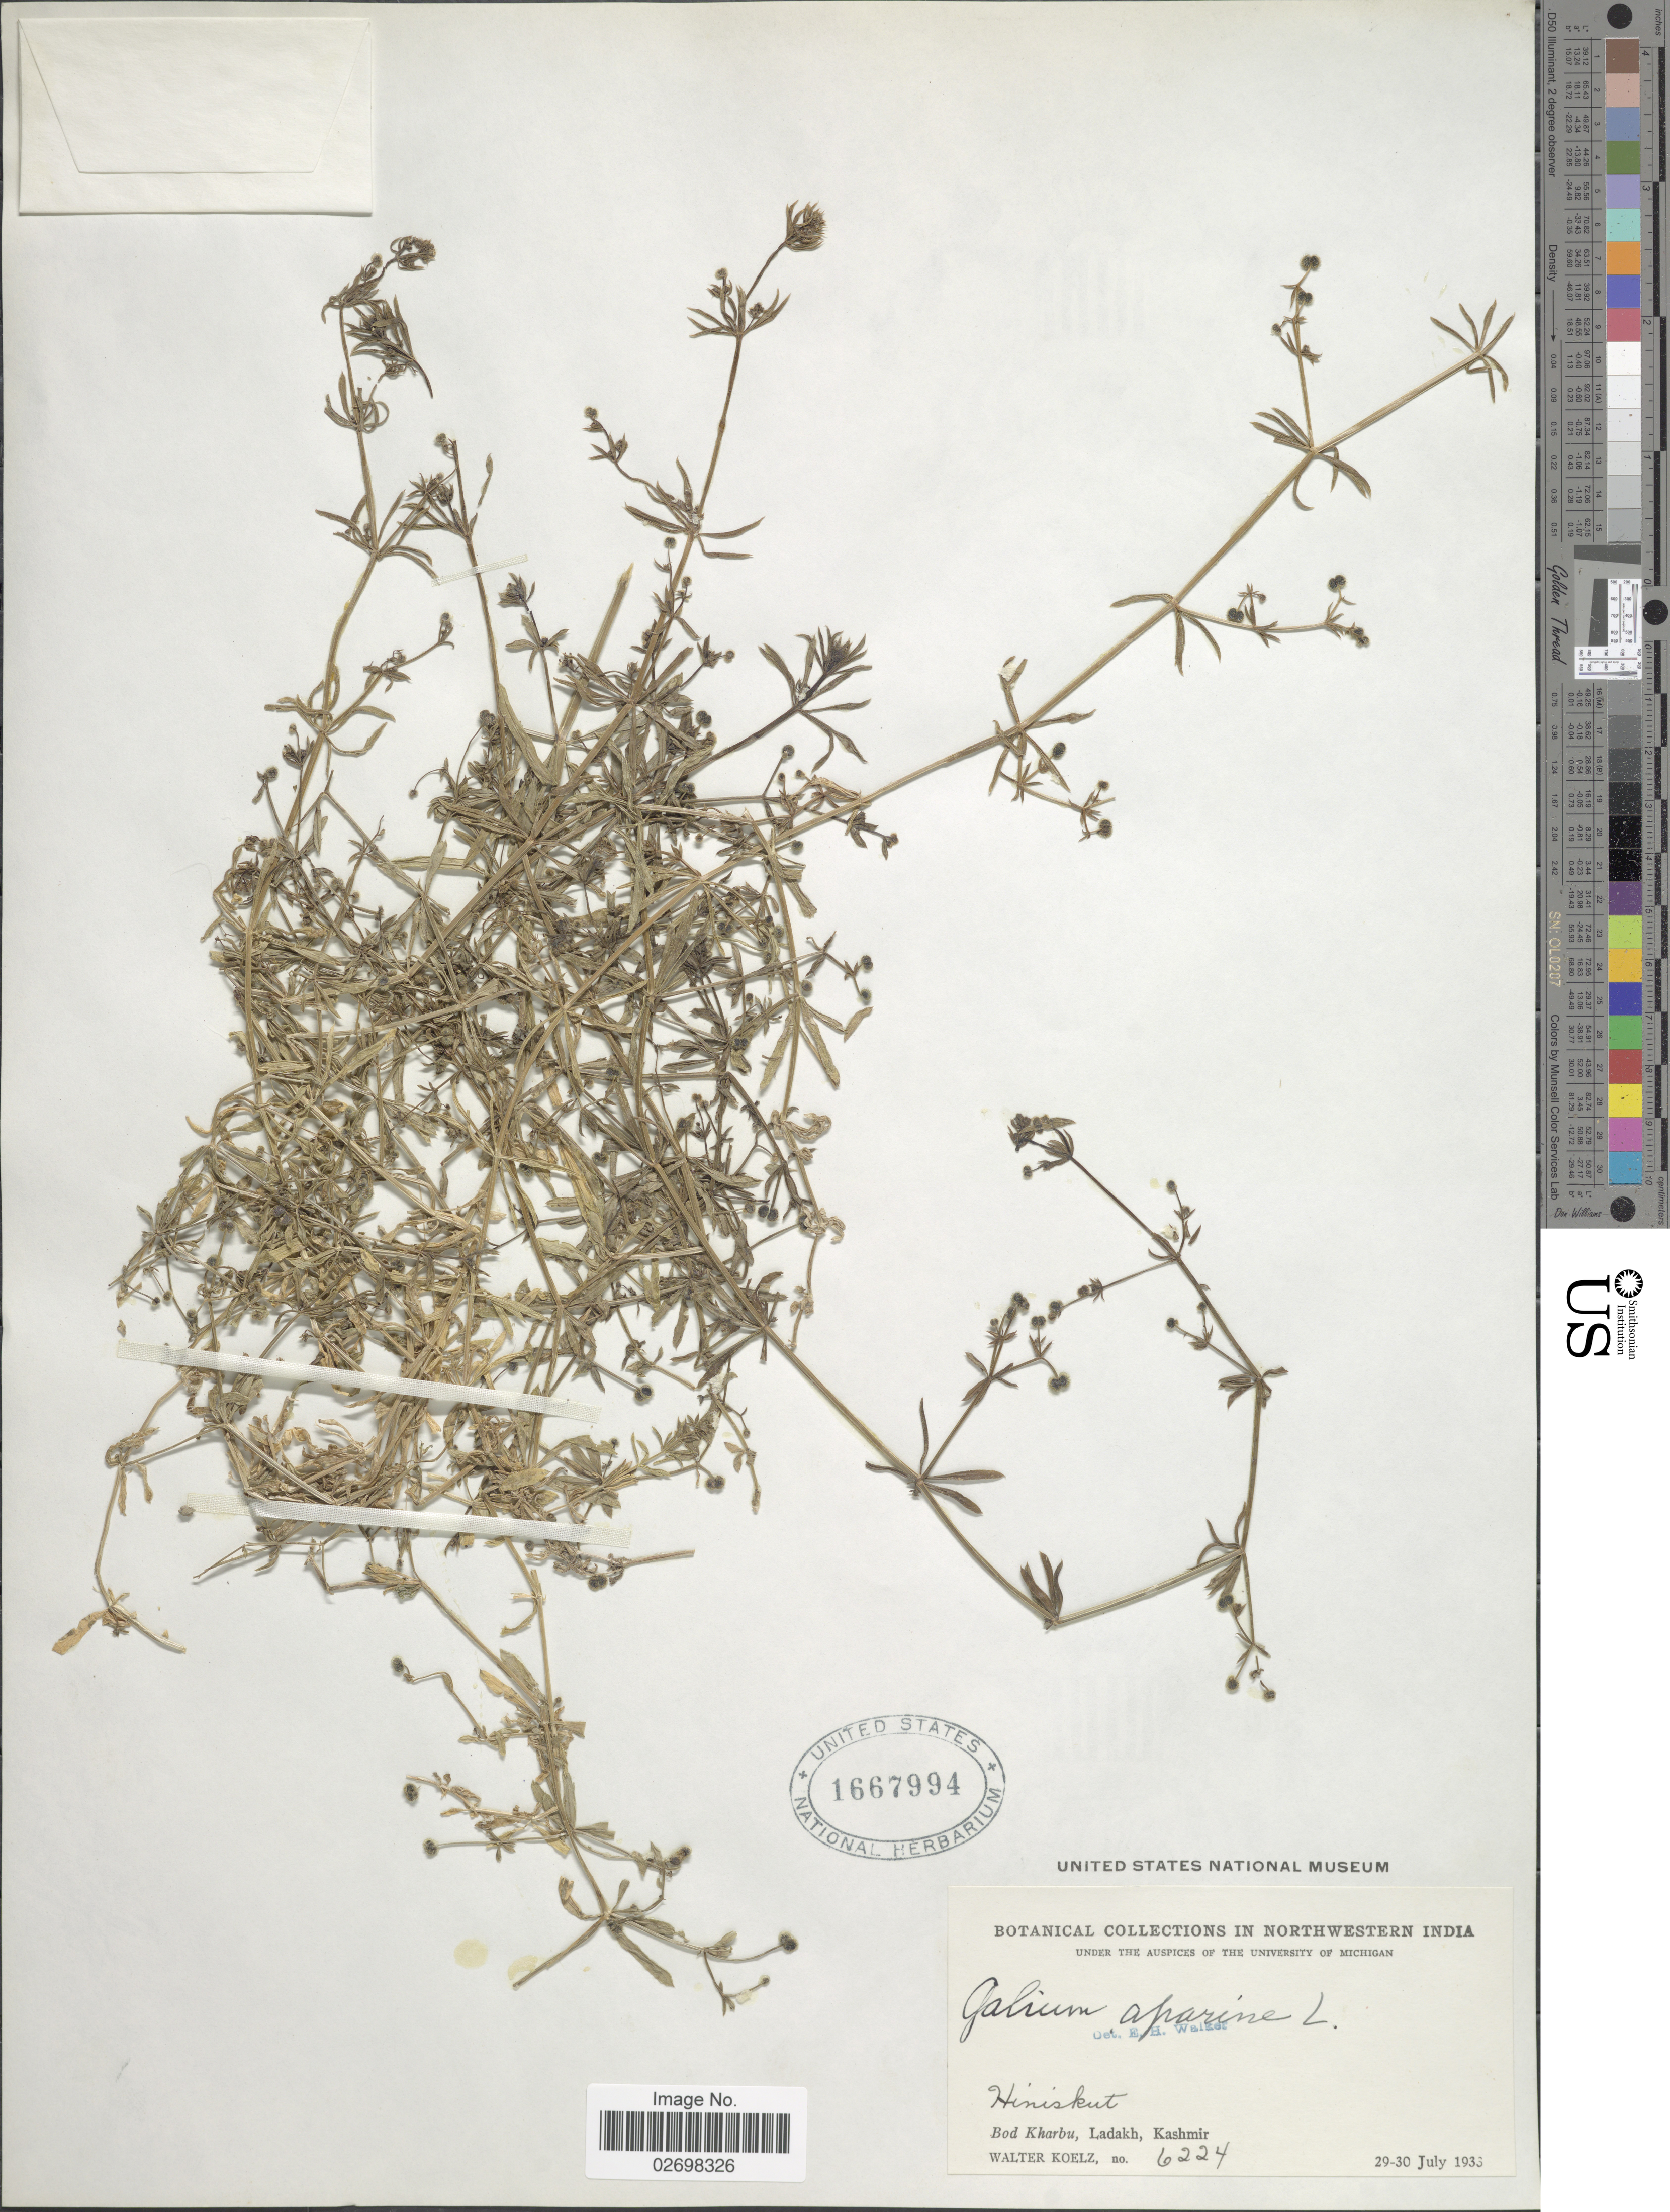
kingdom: Plantae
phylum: Tracheophyta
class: Magnoliopsida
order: Gentianales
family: Rubiaceae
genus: Galium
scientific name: Galium aparine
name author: L.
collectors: W. N. Koelz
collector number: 6224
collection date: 1933-07-29/1933-07-30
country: India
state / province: Jammu and Kashmir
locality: Northwestern India, Hiniskut, Bod Kharbu, Ladahk, Kashmir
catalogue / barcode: US 1667994